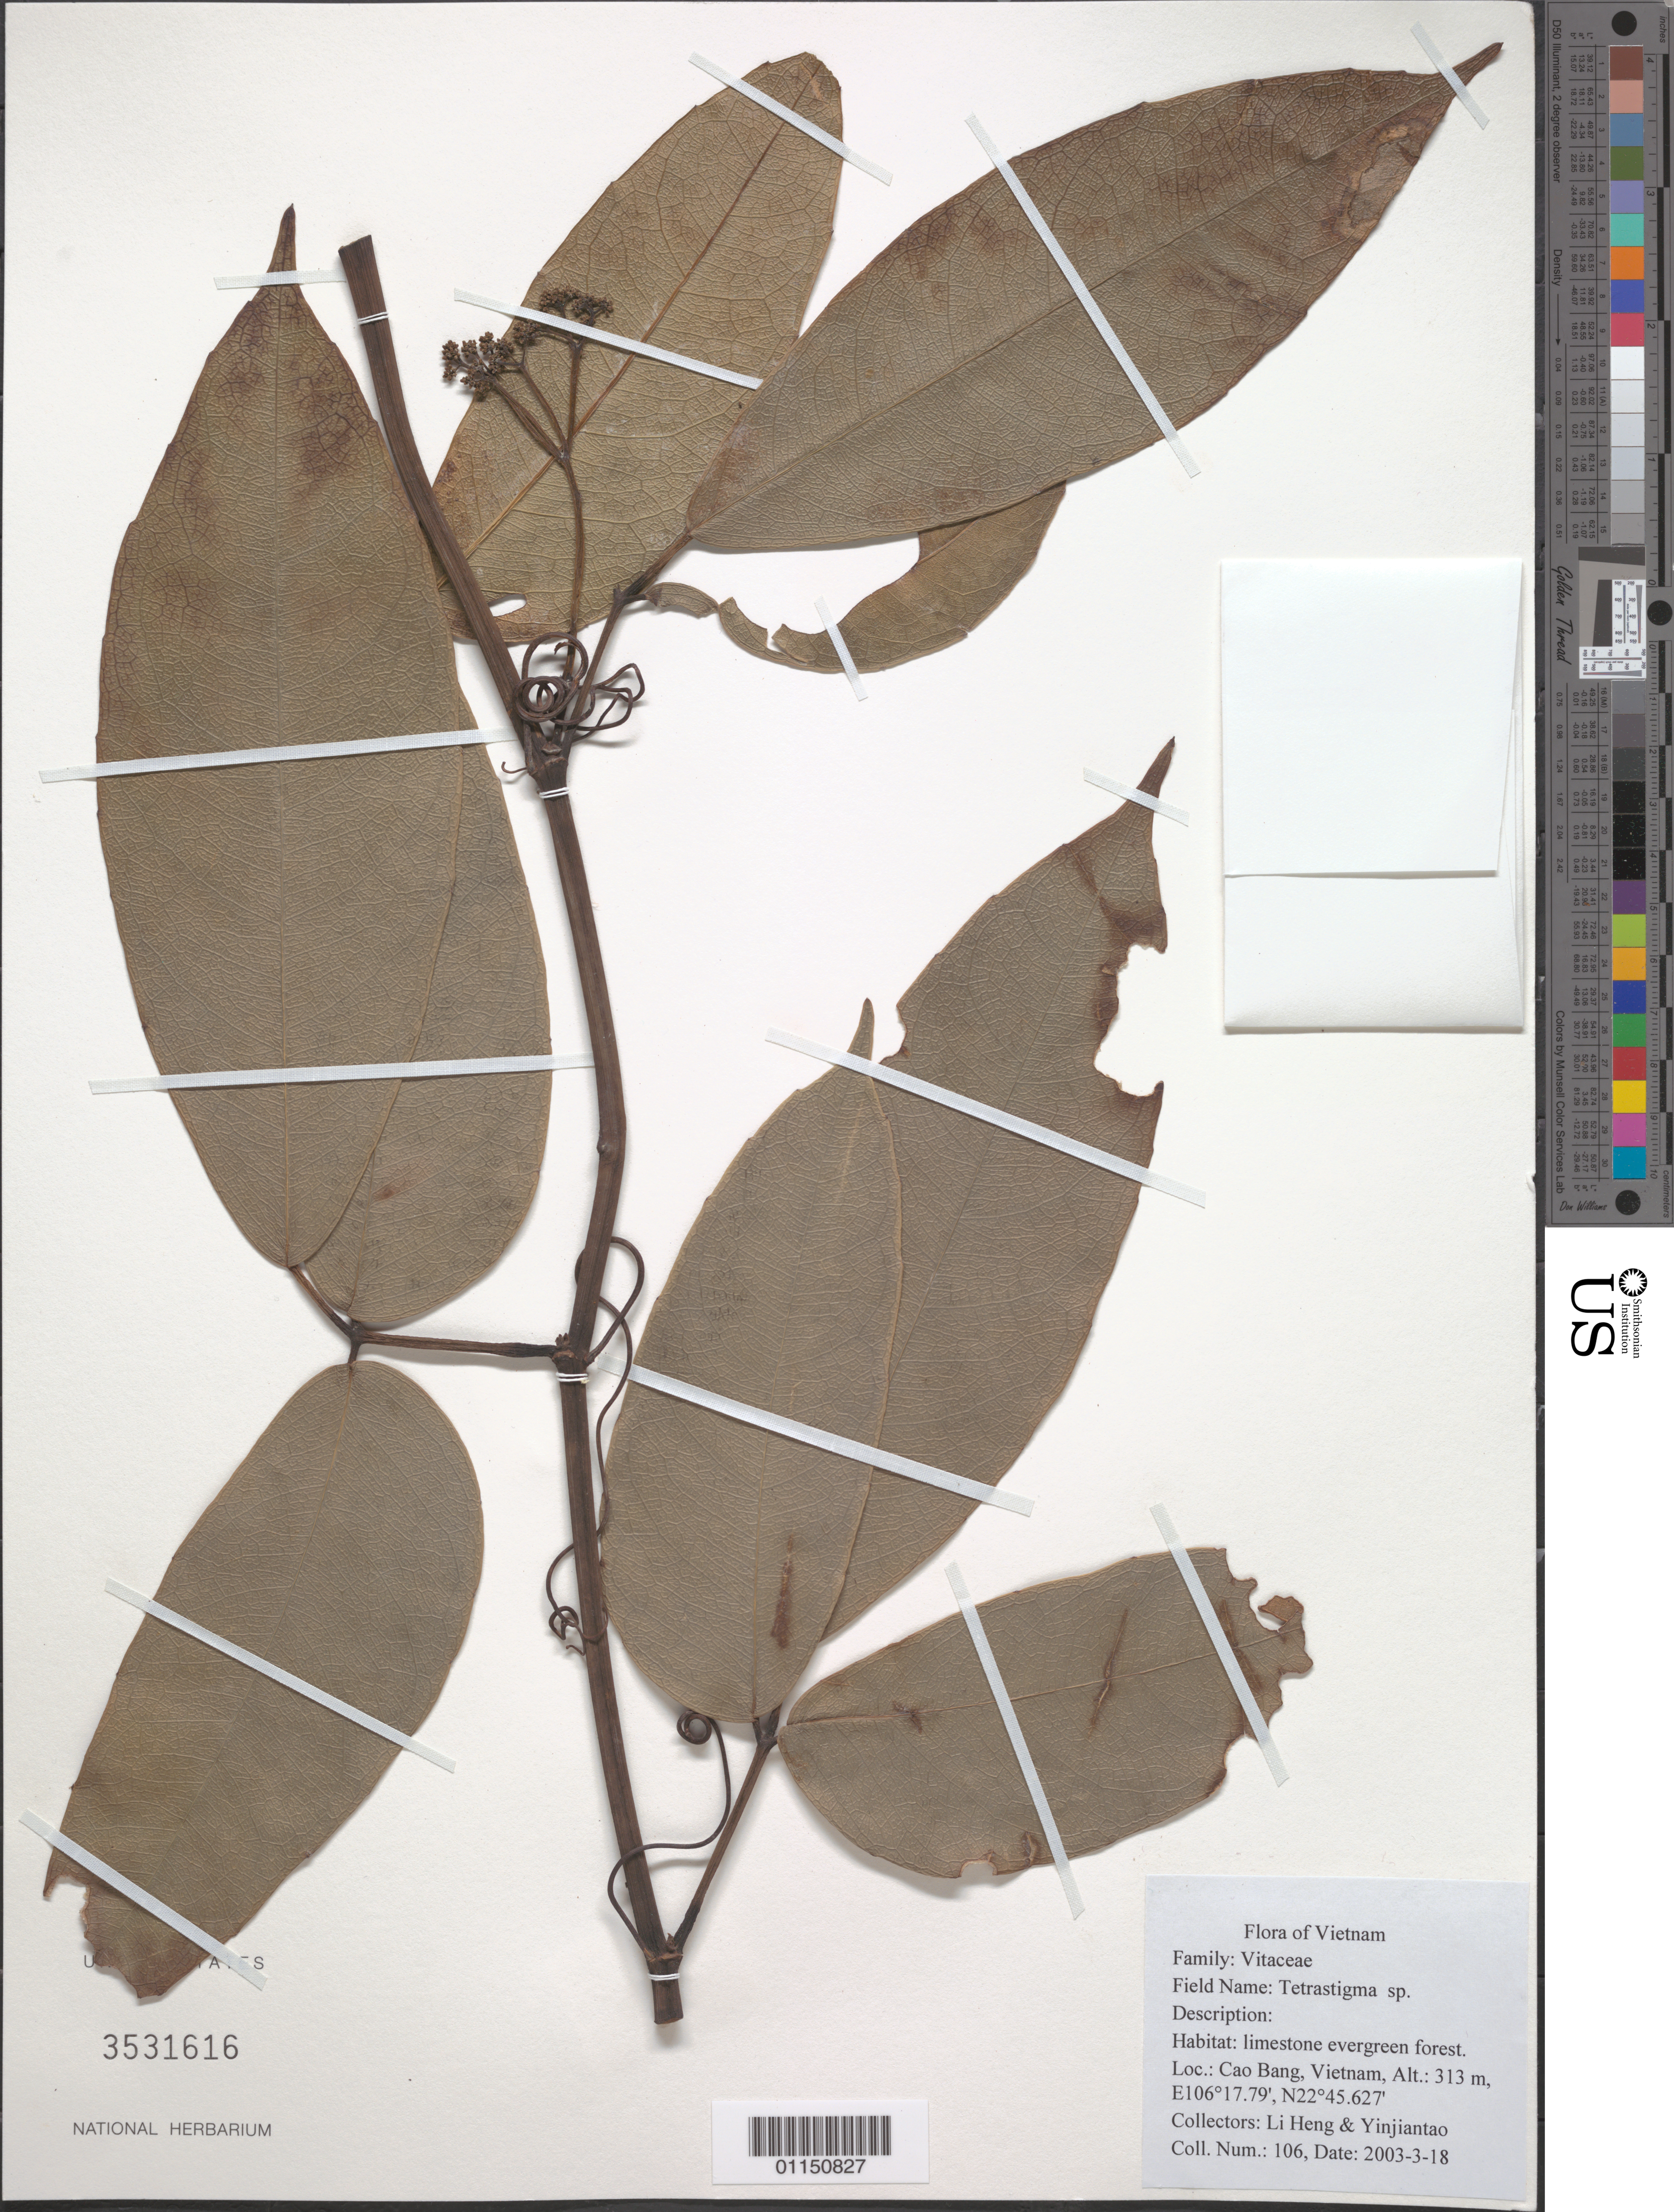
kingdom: Plantae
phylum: Tracheophyta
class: Magnoliopsida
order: Vitales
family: Vitaceae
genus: Tetrastigma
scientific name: Tetrastigma sp.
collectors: L. Heng & J. T. Yin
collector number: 106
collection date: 2003-03-18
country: Vietnam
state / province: Cao Bang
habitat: Limestone evergreen forest.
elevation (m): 313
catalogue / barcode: US 3531616